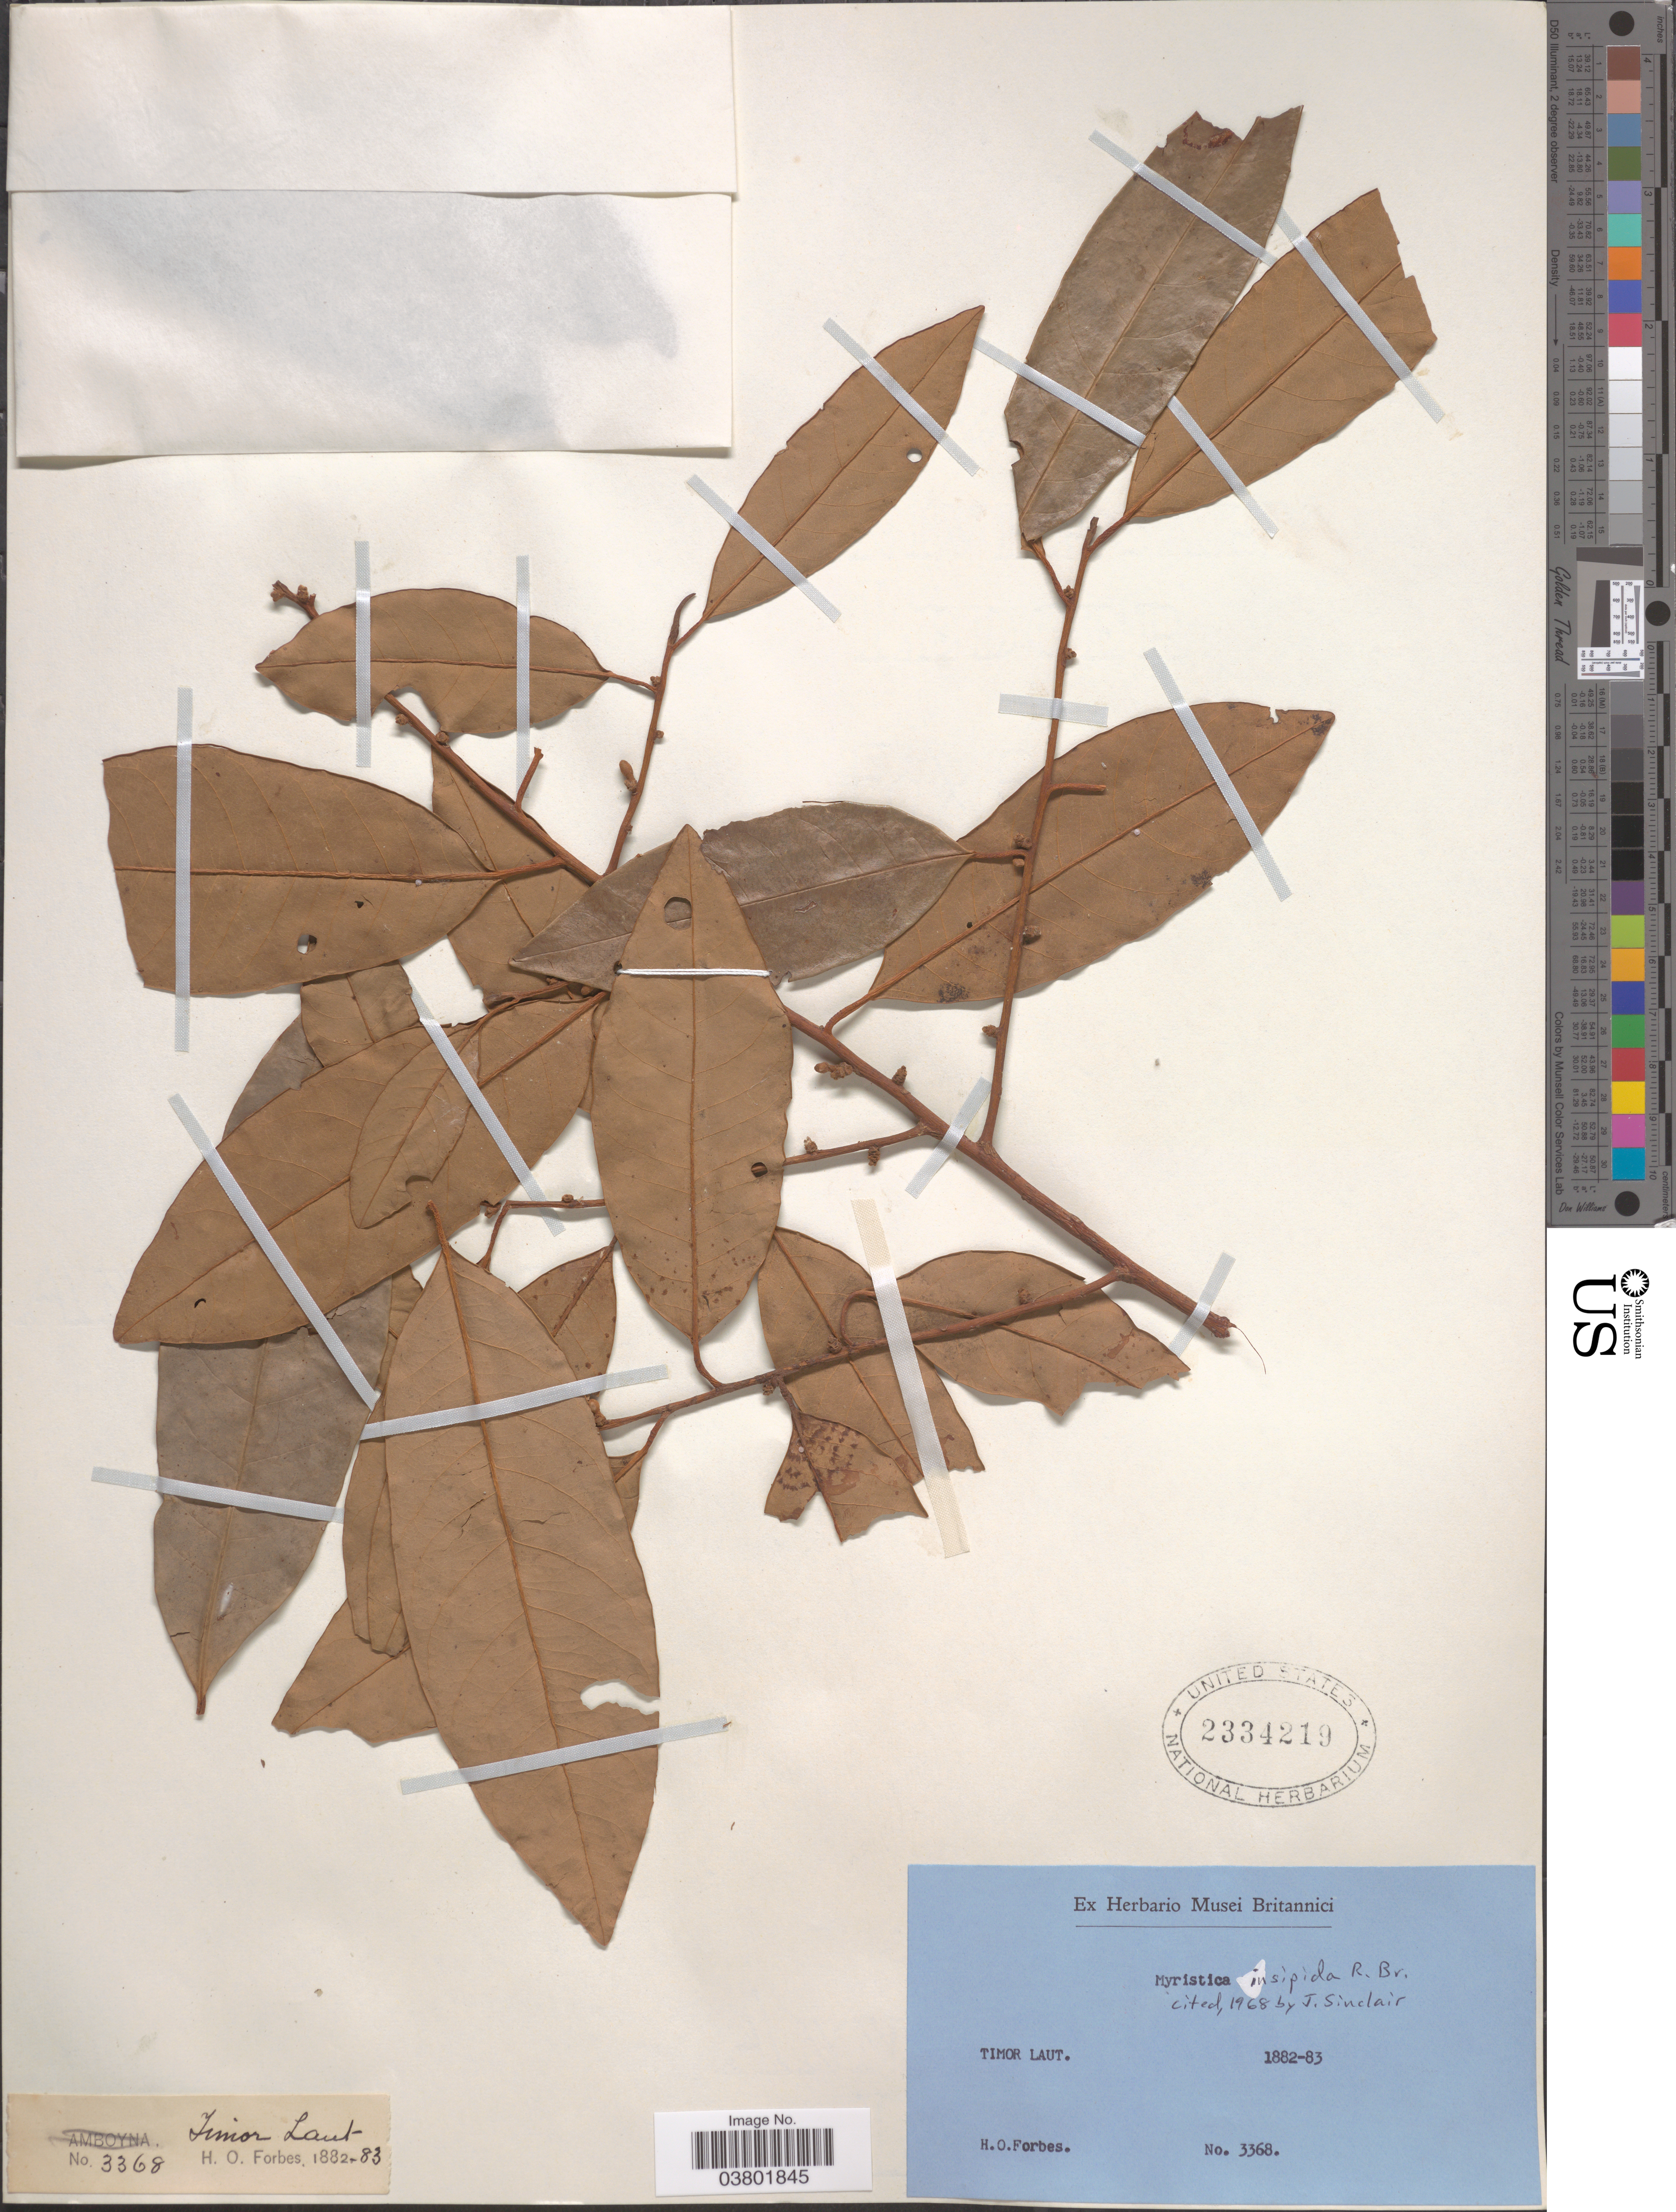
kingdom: Plantae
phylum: Tracheophyta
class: Magnoliopsida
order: Magnoliales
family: Myristicaceae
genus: Myristica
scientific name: Myristica insipidia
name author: R. Br.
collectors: H. O. Forbes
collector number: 3368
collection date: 1882/1883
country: Indonesia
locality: Timor Laut.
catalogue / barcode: US 2334219